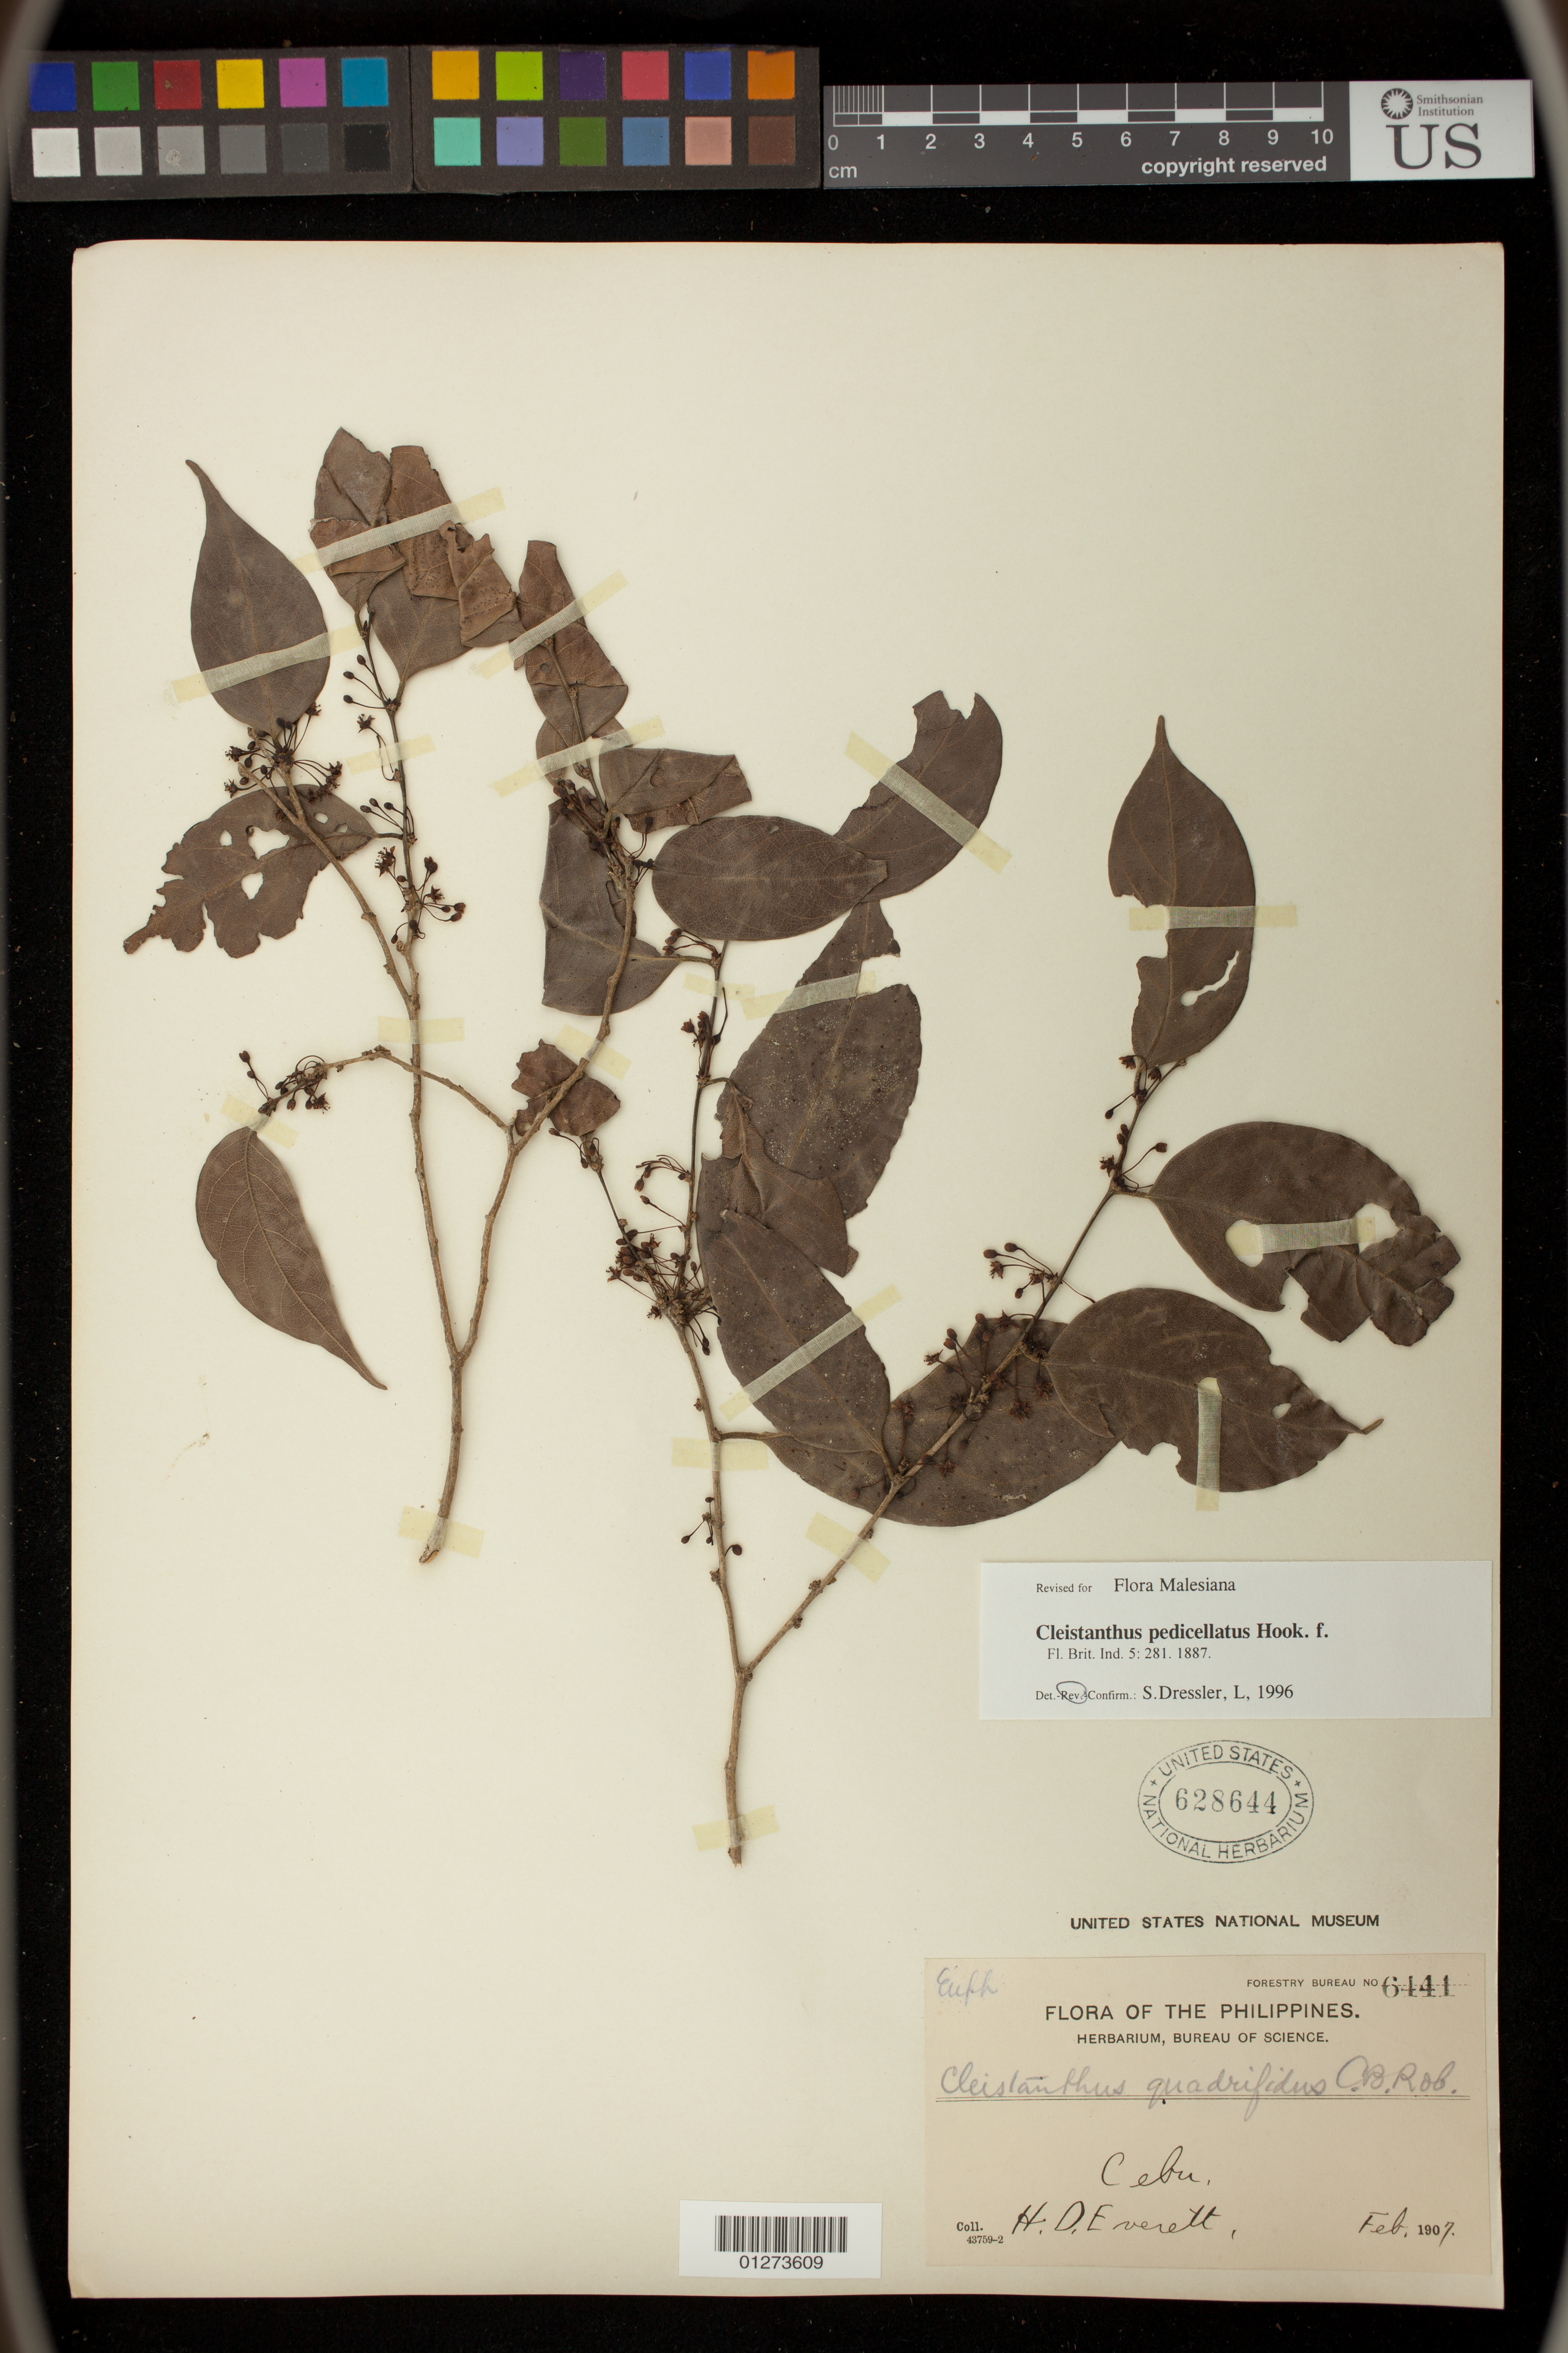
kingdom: Plantae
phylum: Tracheophyta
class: Magnoliopsida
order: Malpighiales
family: Phyllanthaceae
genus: Cleistanthus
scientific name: Cleistanthus pedicellatus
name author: Hook. f.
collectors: H. Everett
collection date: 1907-02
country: Philippines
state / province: Central Visayas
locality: Cebu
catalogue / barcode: US 628644